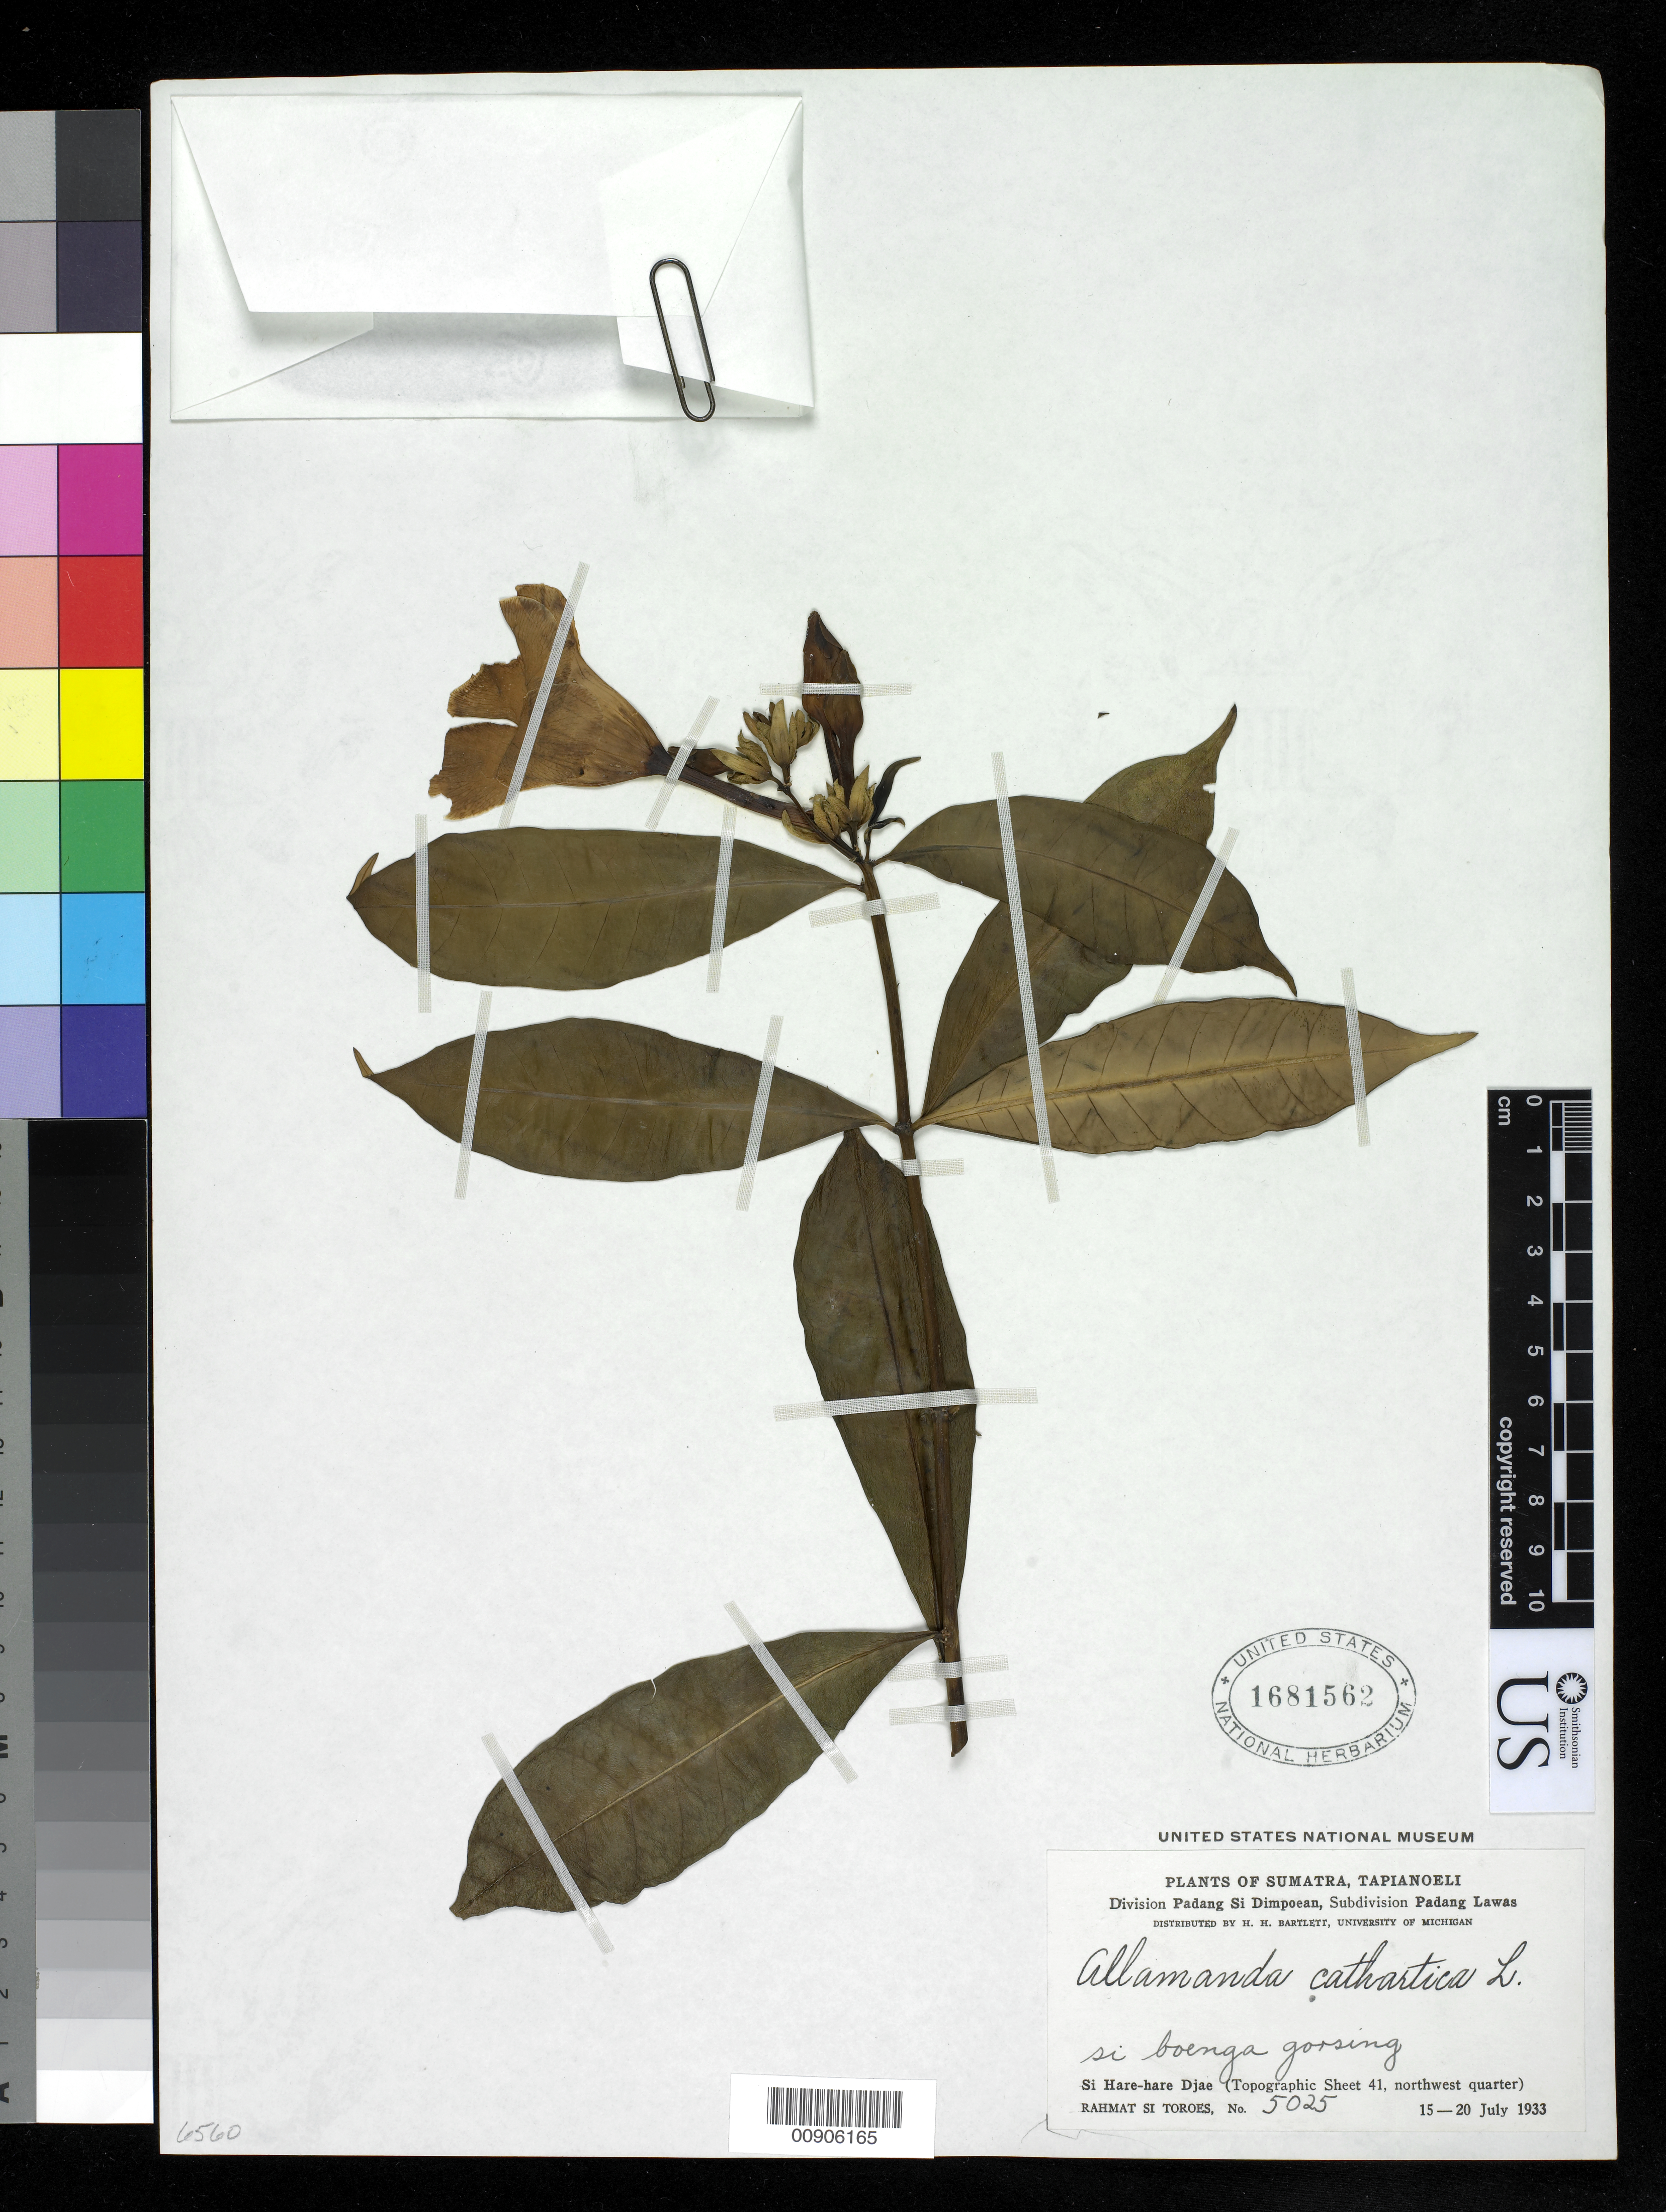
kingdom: Plantae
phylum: Tracheophyta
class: Magnoliopsida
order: Gentianales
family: Apocynaceae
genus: Allamanda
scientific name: Allamanda cathartica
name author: L.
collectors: Rahmat Si Boeea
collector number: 5025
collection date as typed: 15 Jul 1933 to 20 Jul 1933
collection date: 1933-07-15/1933-07-20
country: Indonesia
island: Sumatra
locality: Tapianoeli Division Padang Si Dimpoean, Subdivison Lawas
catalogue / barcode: US 1681562